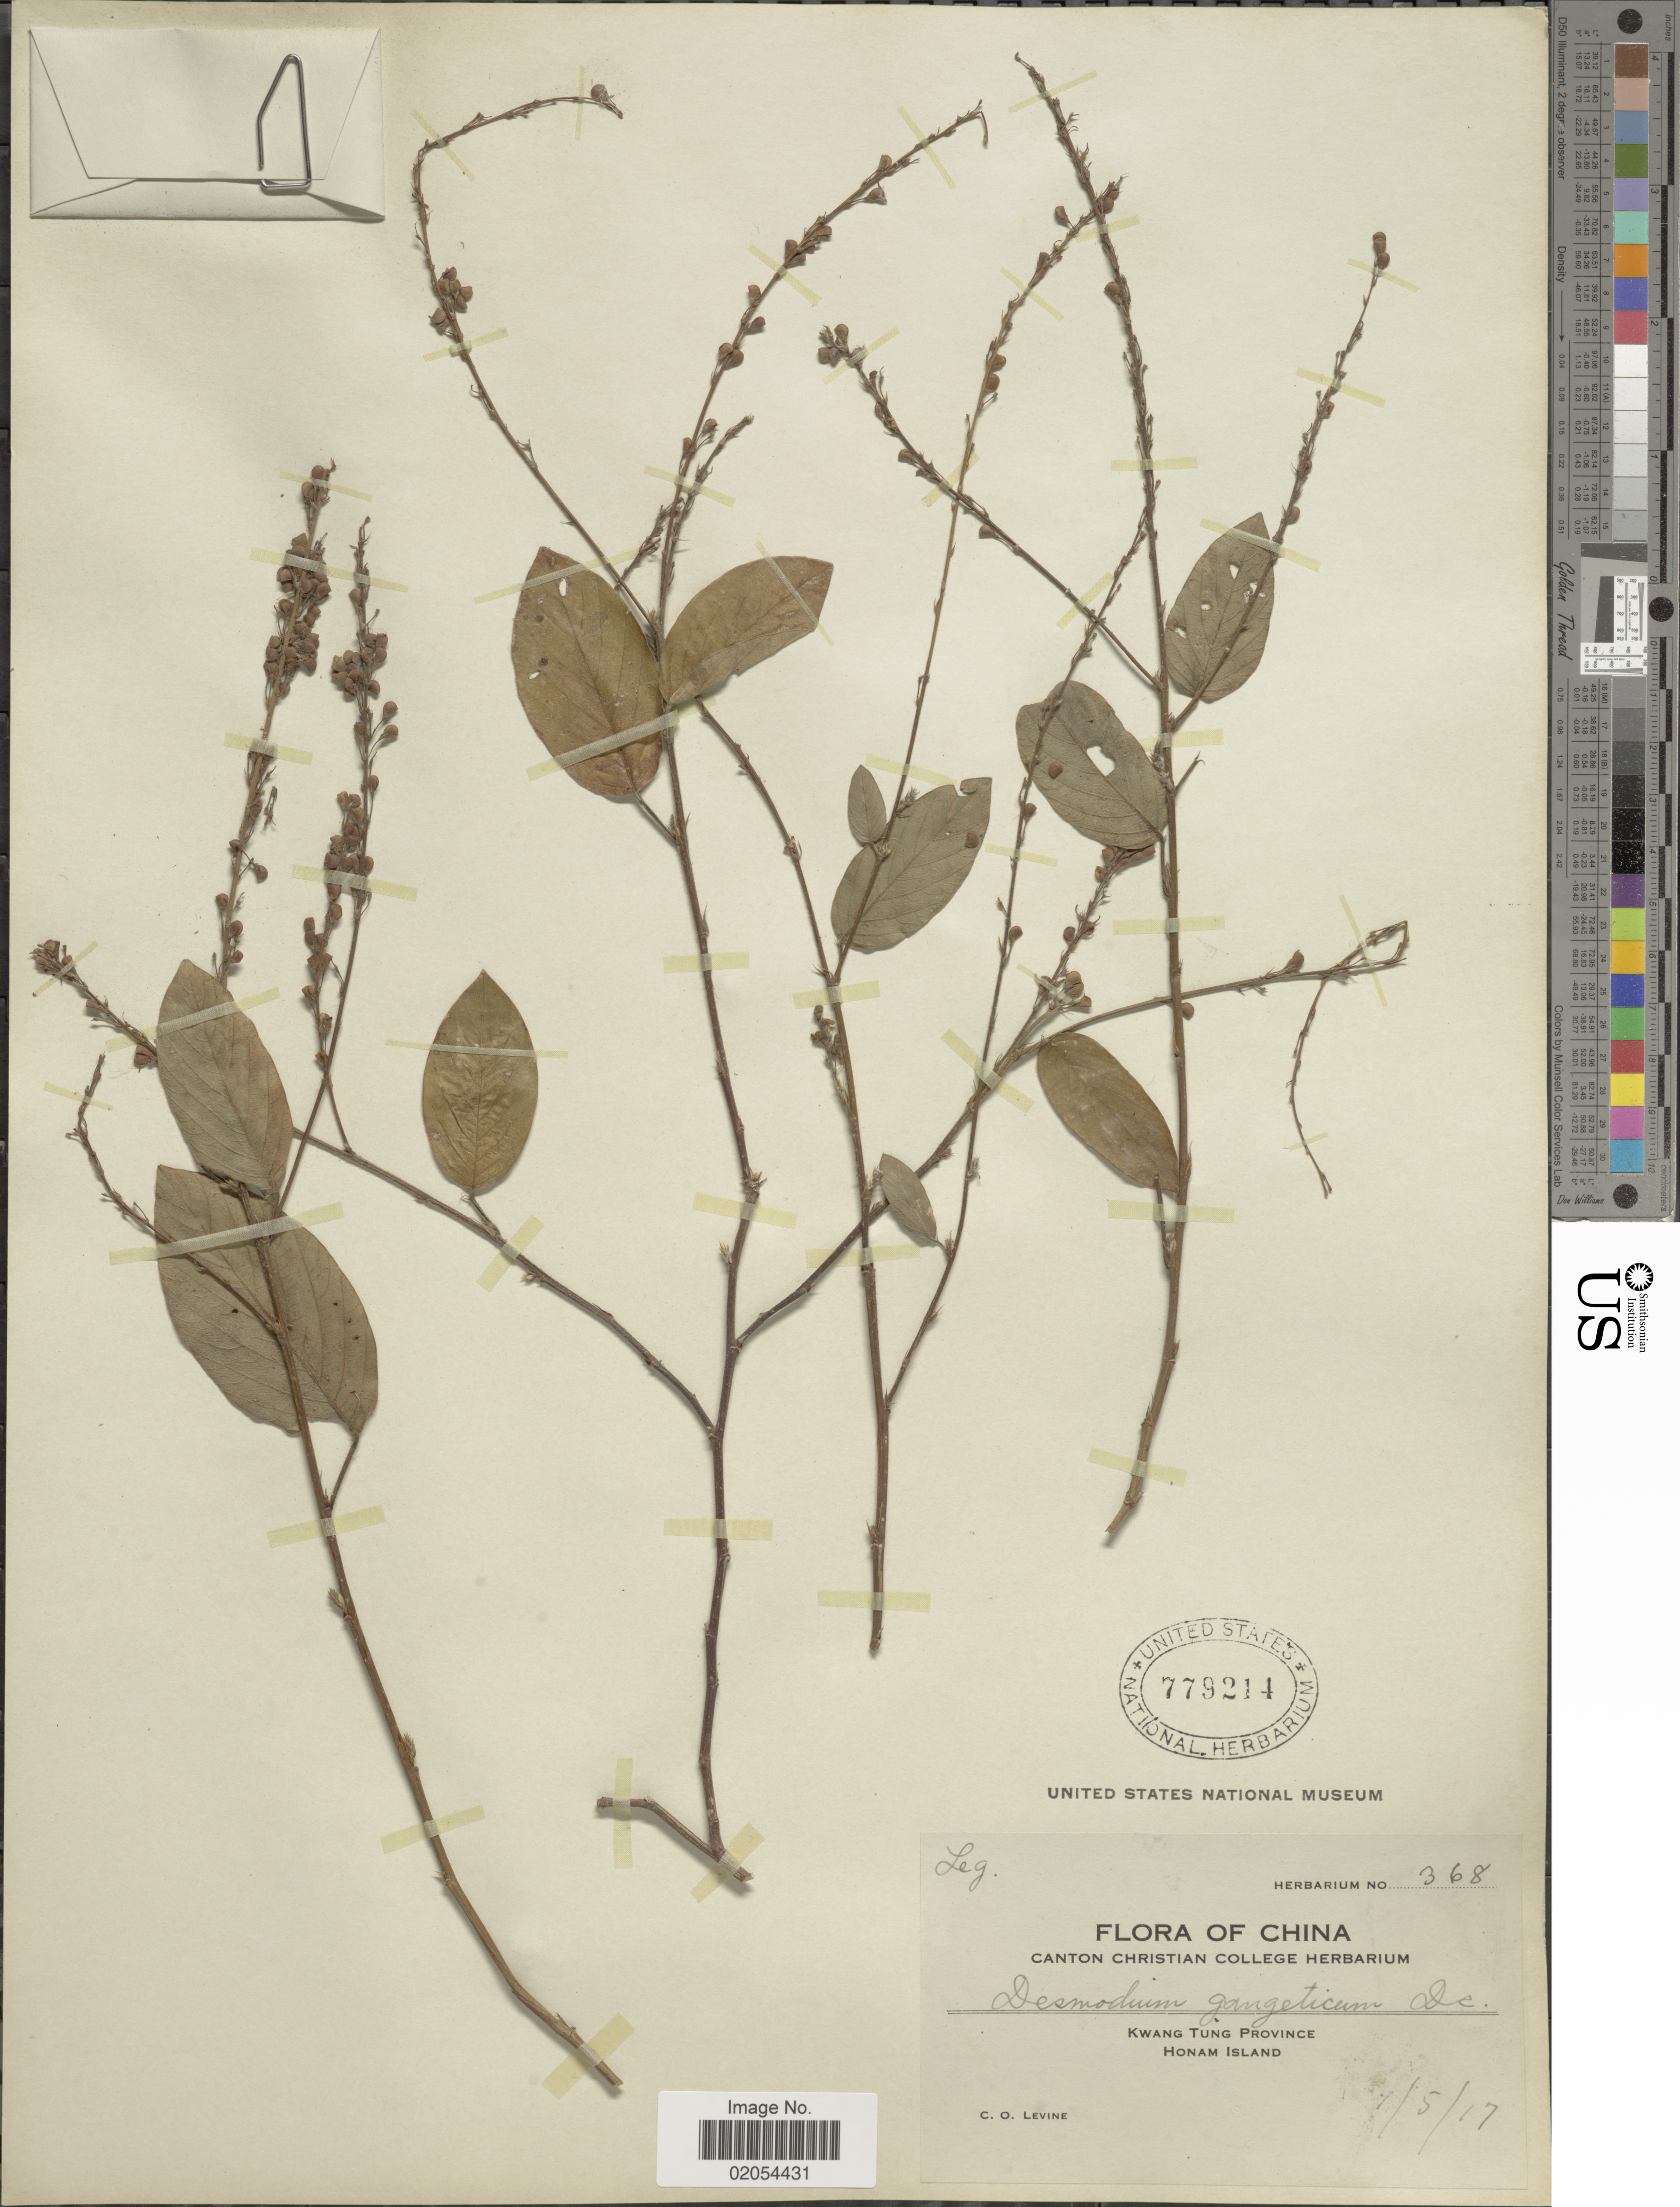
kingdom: Plantae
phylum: Tracheophyta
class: Magnoliopsida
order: Fabales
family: Fabaceae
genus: Pleurolobus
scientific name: Pleurolobus gangeticus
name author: (L.) J. St.-Hil. ex H. Ohashi & K. Ohashi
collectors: C. O. Levine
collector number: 368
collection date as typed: Transcribed d/m/y: 1/5/17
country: China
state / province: Guangdong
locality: Kwang Tung Province, Honam Island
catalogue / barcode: US 779214